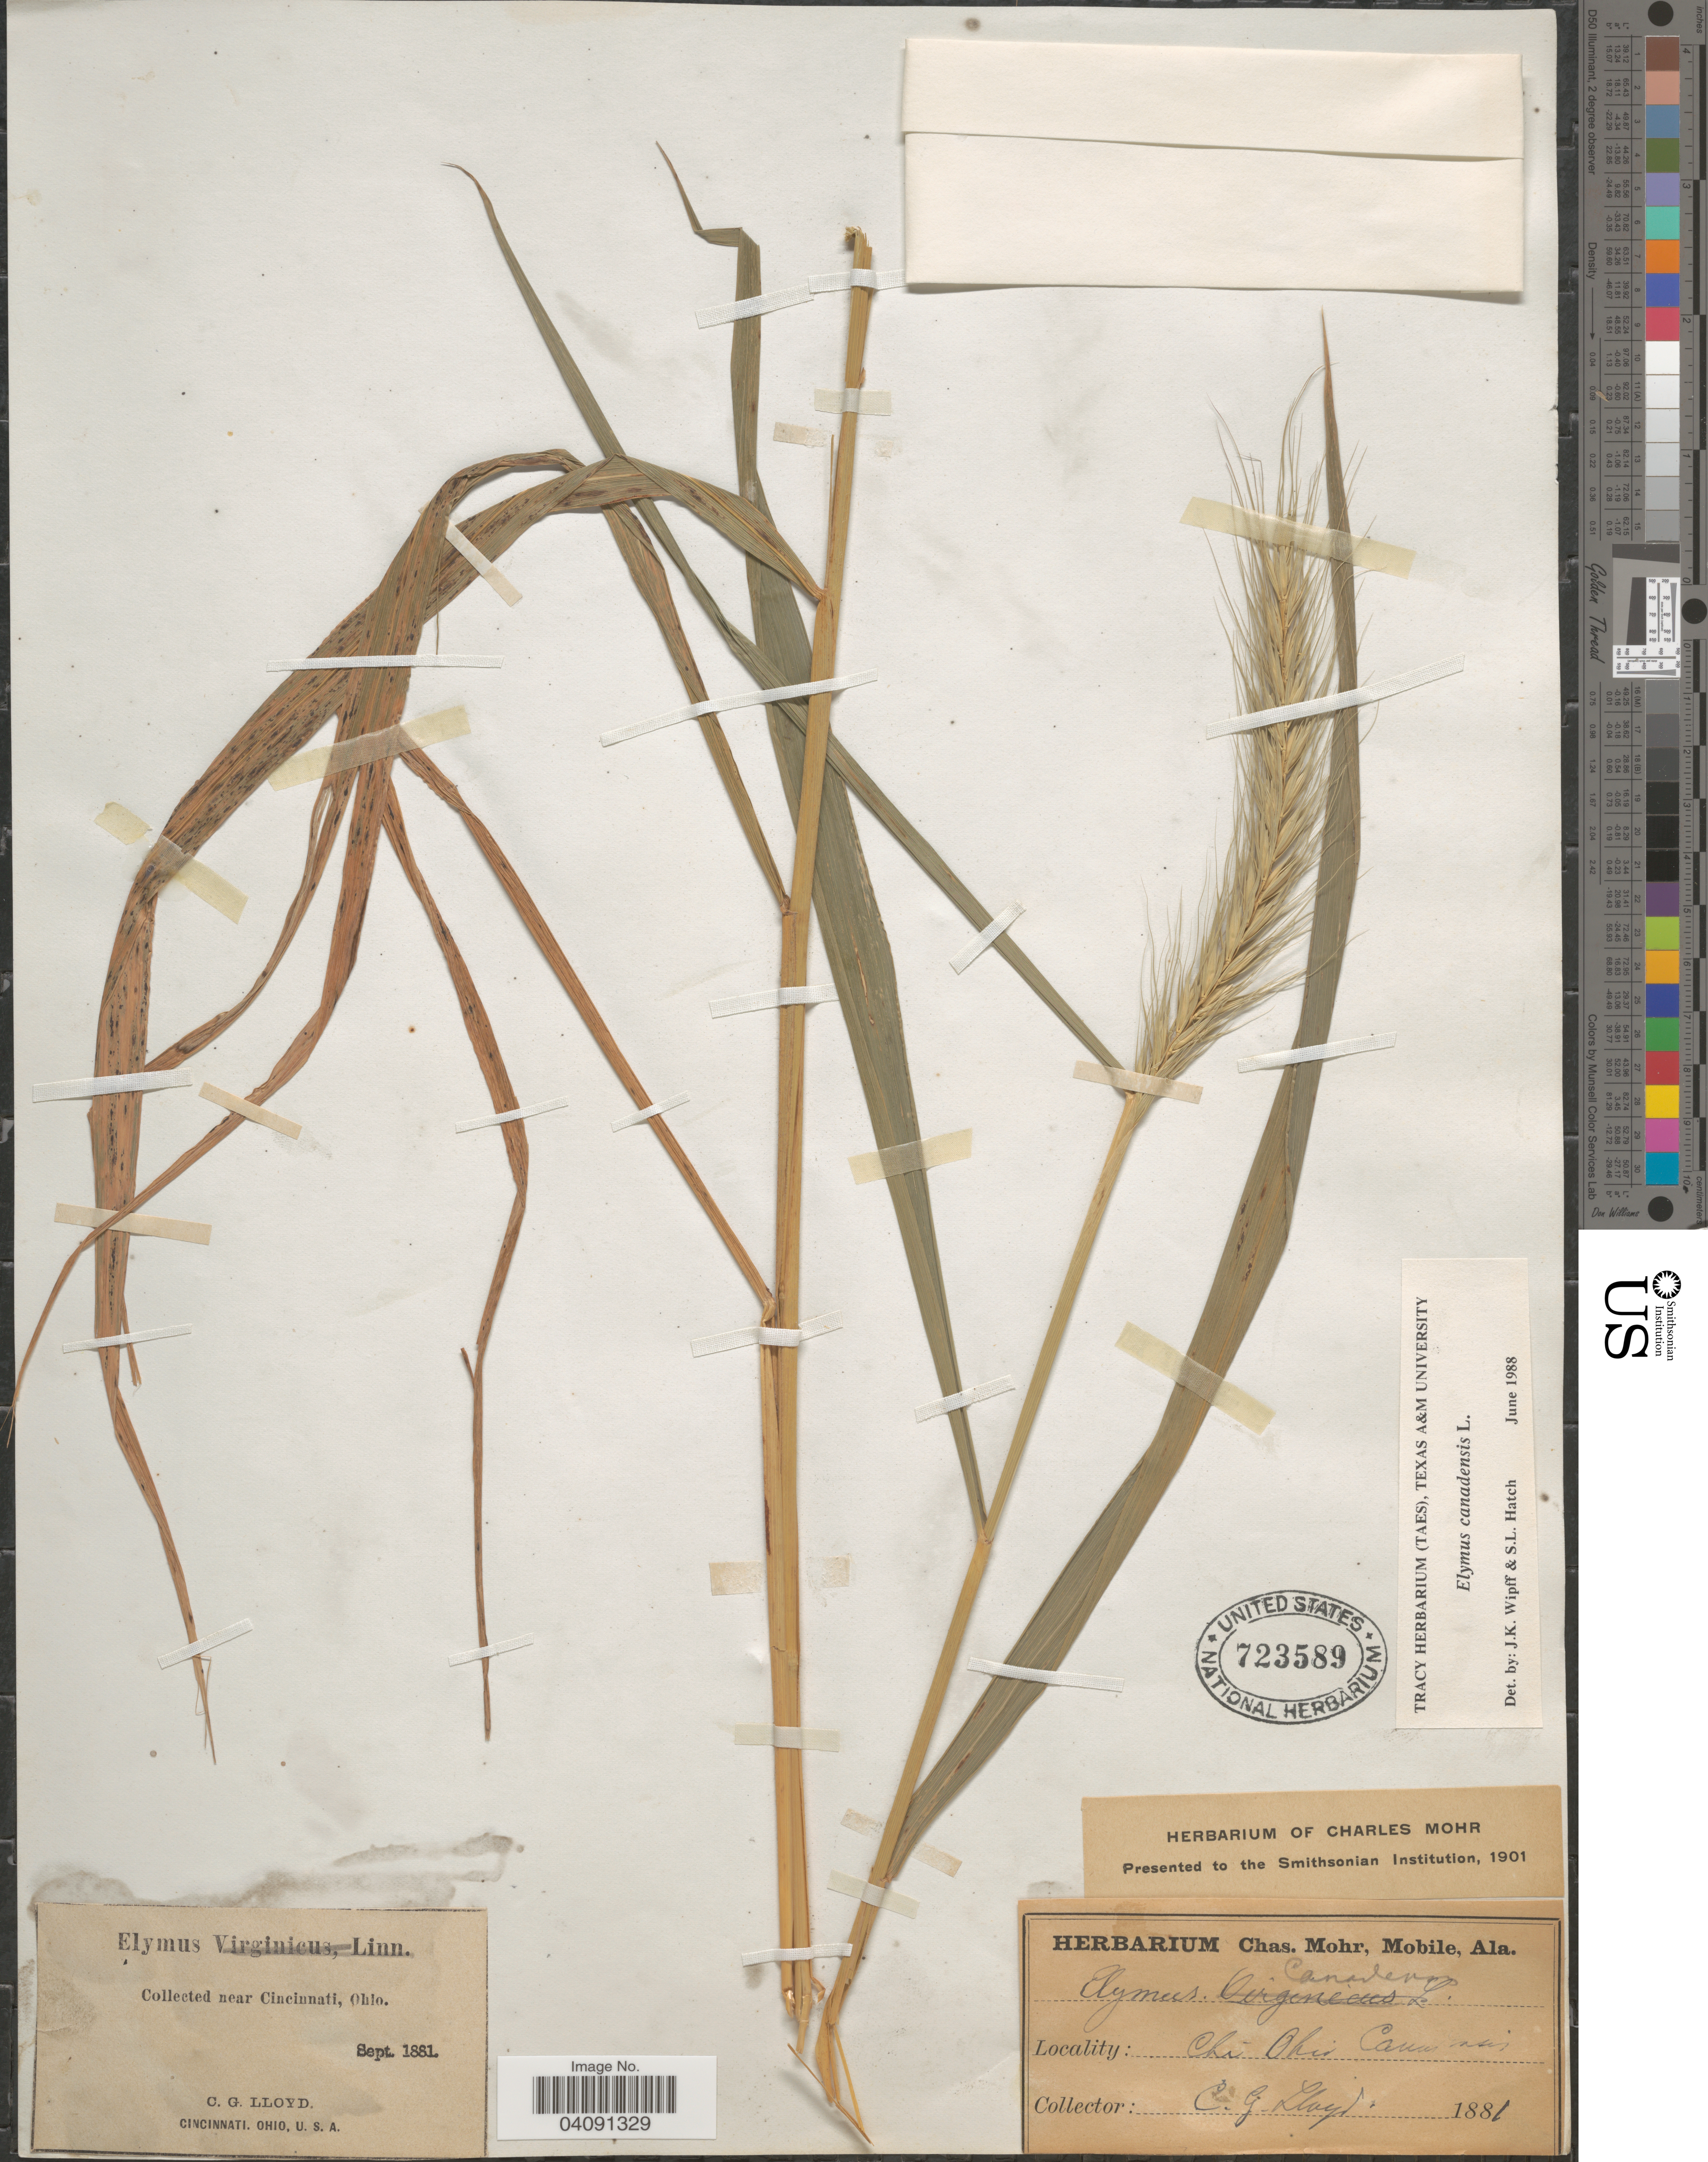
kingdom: Plantae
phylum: Tracheophyta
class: Liliopsida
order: Poales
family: Poaceae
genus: Elymus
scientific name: Elymus canadensis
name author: L.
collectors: C. G. Lloyd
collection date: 1881-09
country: United States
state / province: Ohio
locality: Near Cincinnati.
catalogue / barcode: US 723589